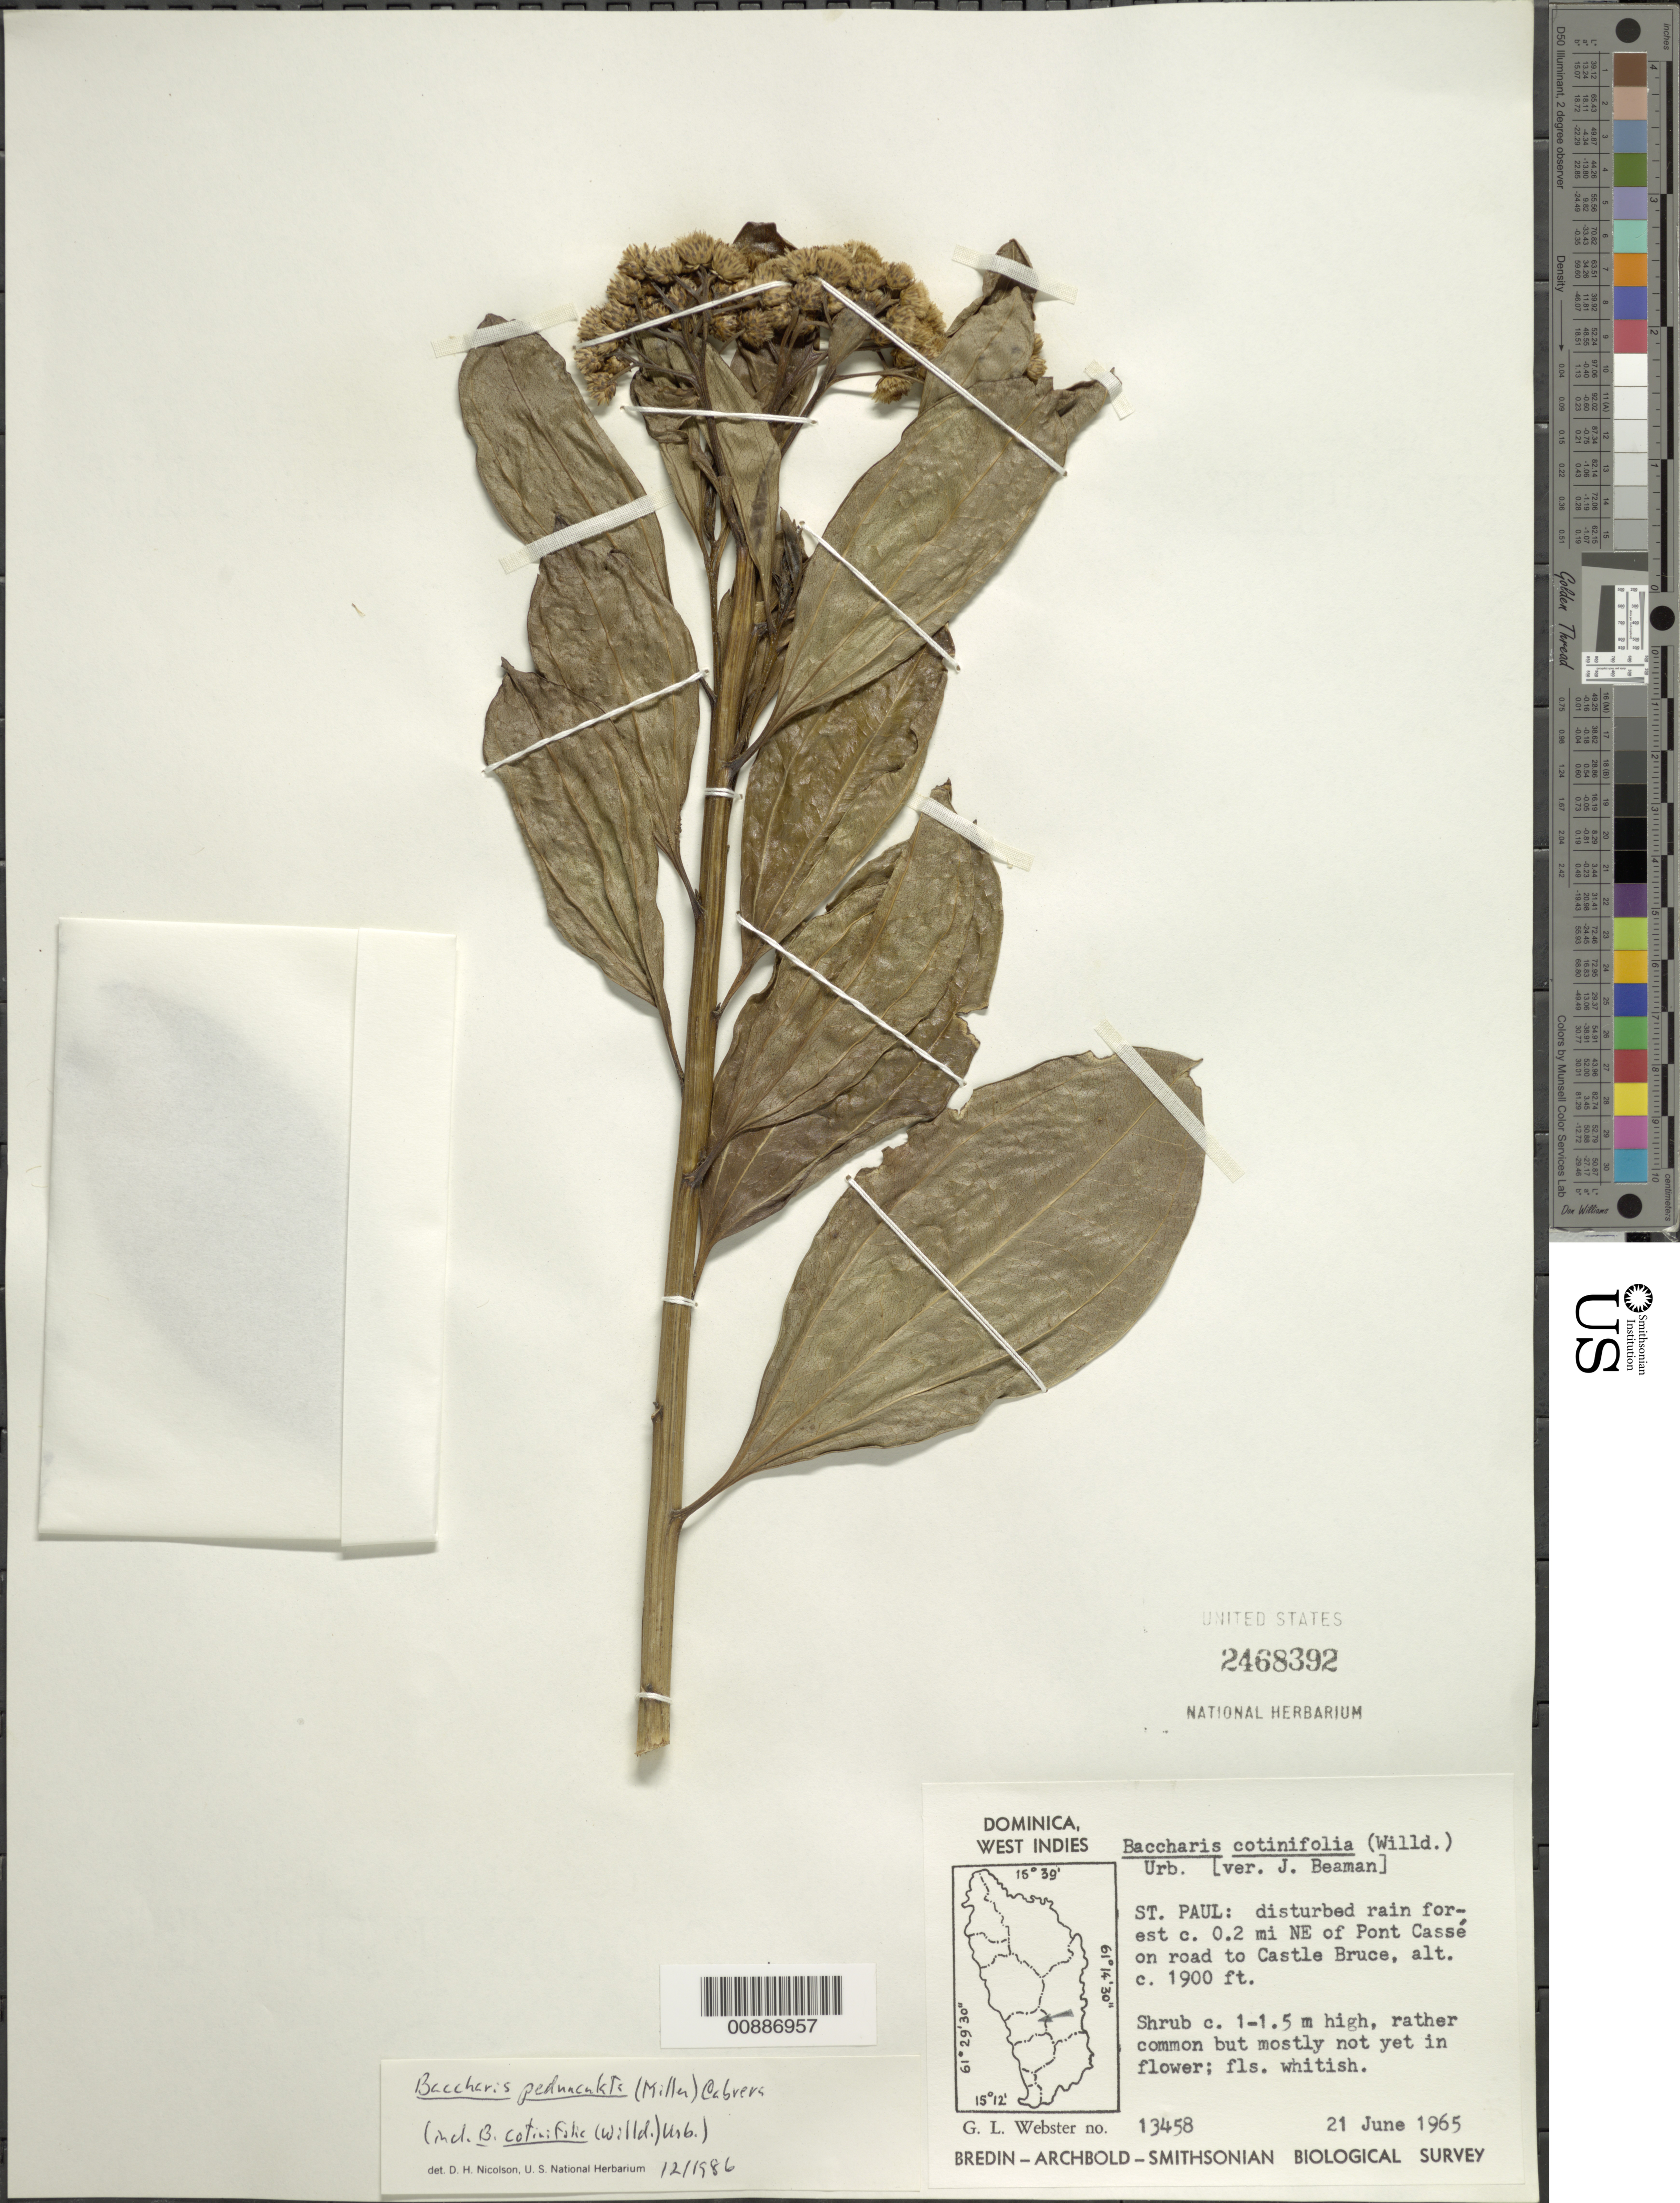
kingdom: Plantae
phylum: Tracheophyta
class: Magnoliopsida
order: Asterales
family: Asteraceae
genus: Baccharis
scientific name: Baccharis pedunculata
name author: (Mill.) Cabrera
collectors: G. L. Webster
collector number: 13458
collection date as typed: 21 Jun 1965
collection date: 1965-06-21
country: Dominica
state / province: St. Paul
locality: Approx. 0.2 mi. NE of Pont Cassé, on road to Castle Bruce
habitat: Disturbed rainforest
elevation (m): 579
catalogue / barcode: US 2468392